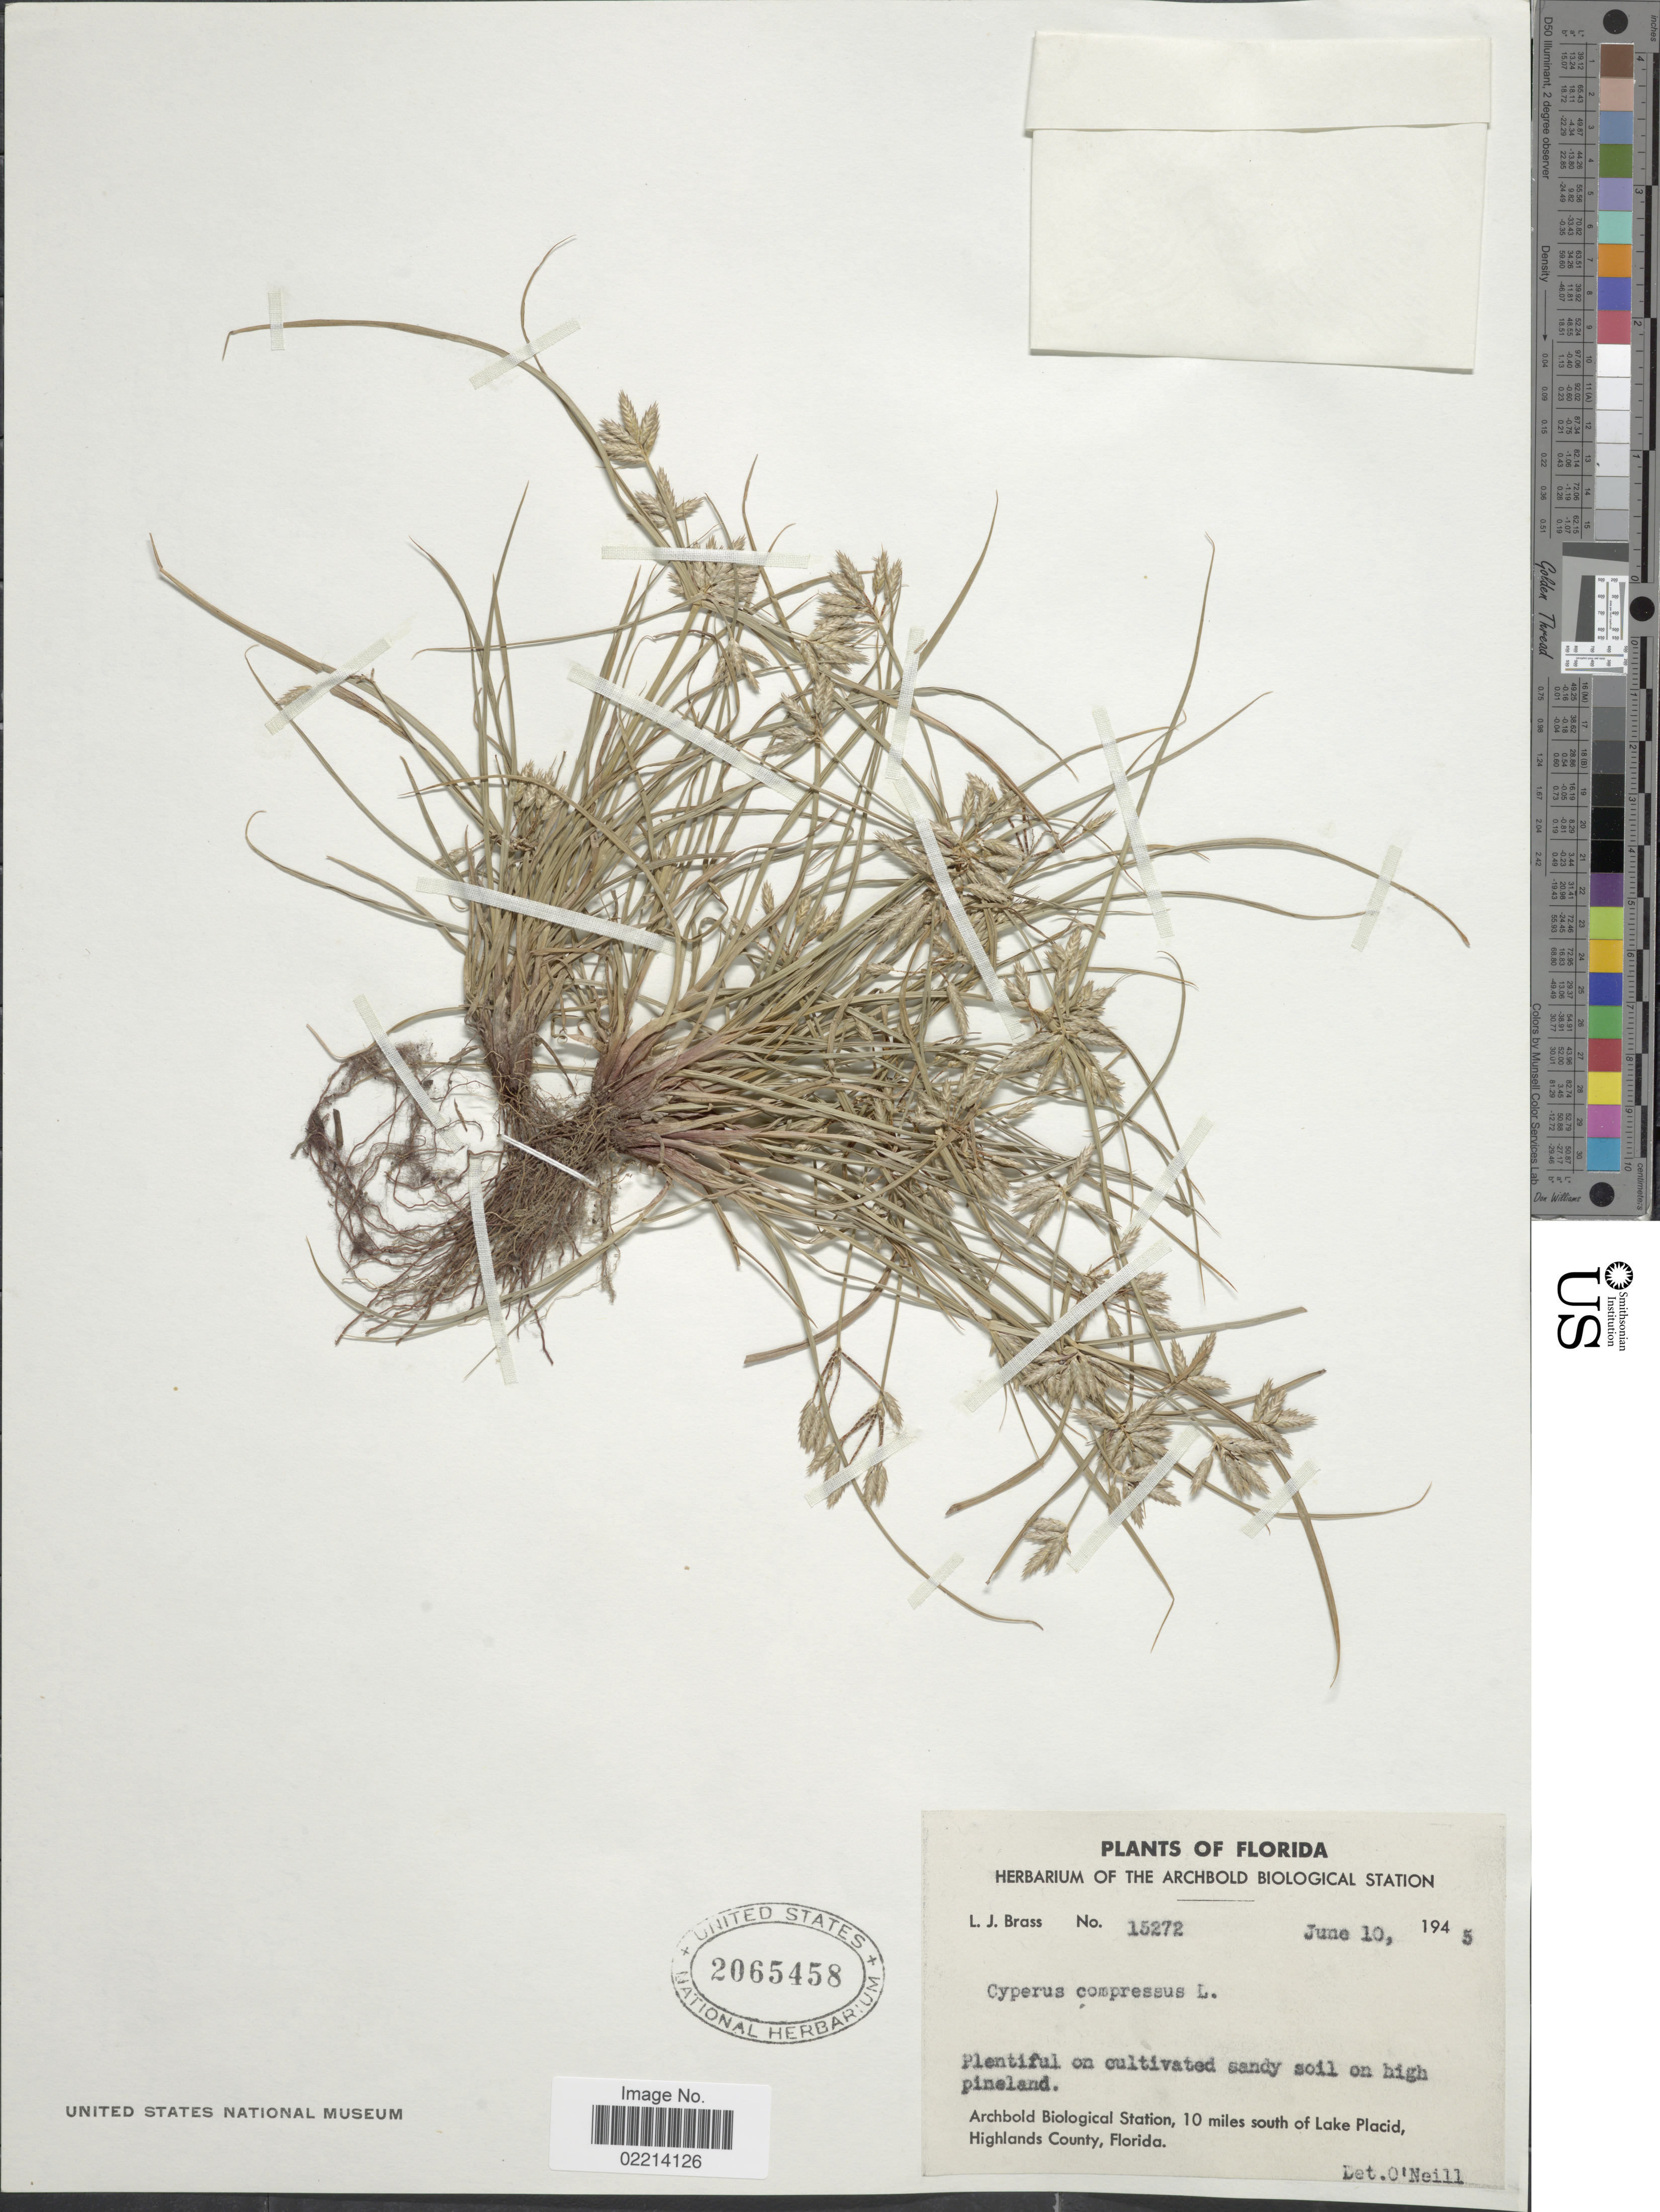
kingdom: Plantae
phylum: Tracheophyta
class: Liliopsida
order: Poales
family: Cyperaceae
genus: Cyperus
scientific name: Cyperus compressus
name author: L.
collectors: L. J. Brass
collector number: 15272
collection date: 1945-06-10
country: United States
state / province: Florida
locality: Archbold Biological Station, 10 miles south of Lake Placid, Highlands County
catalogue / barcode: US 2065458